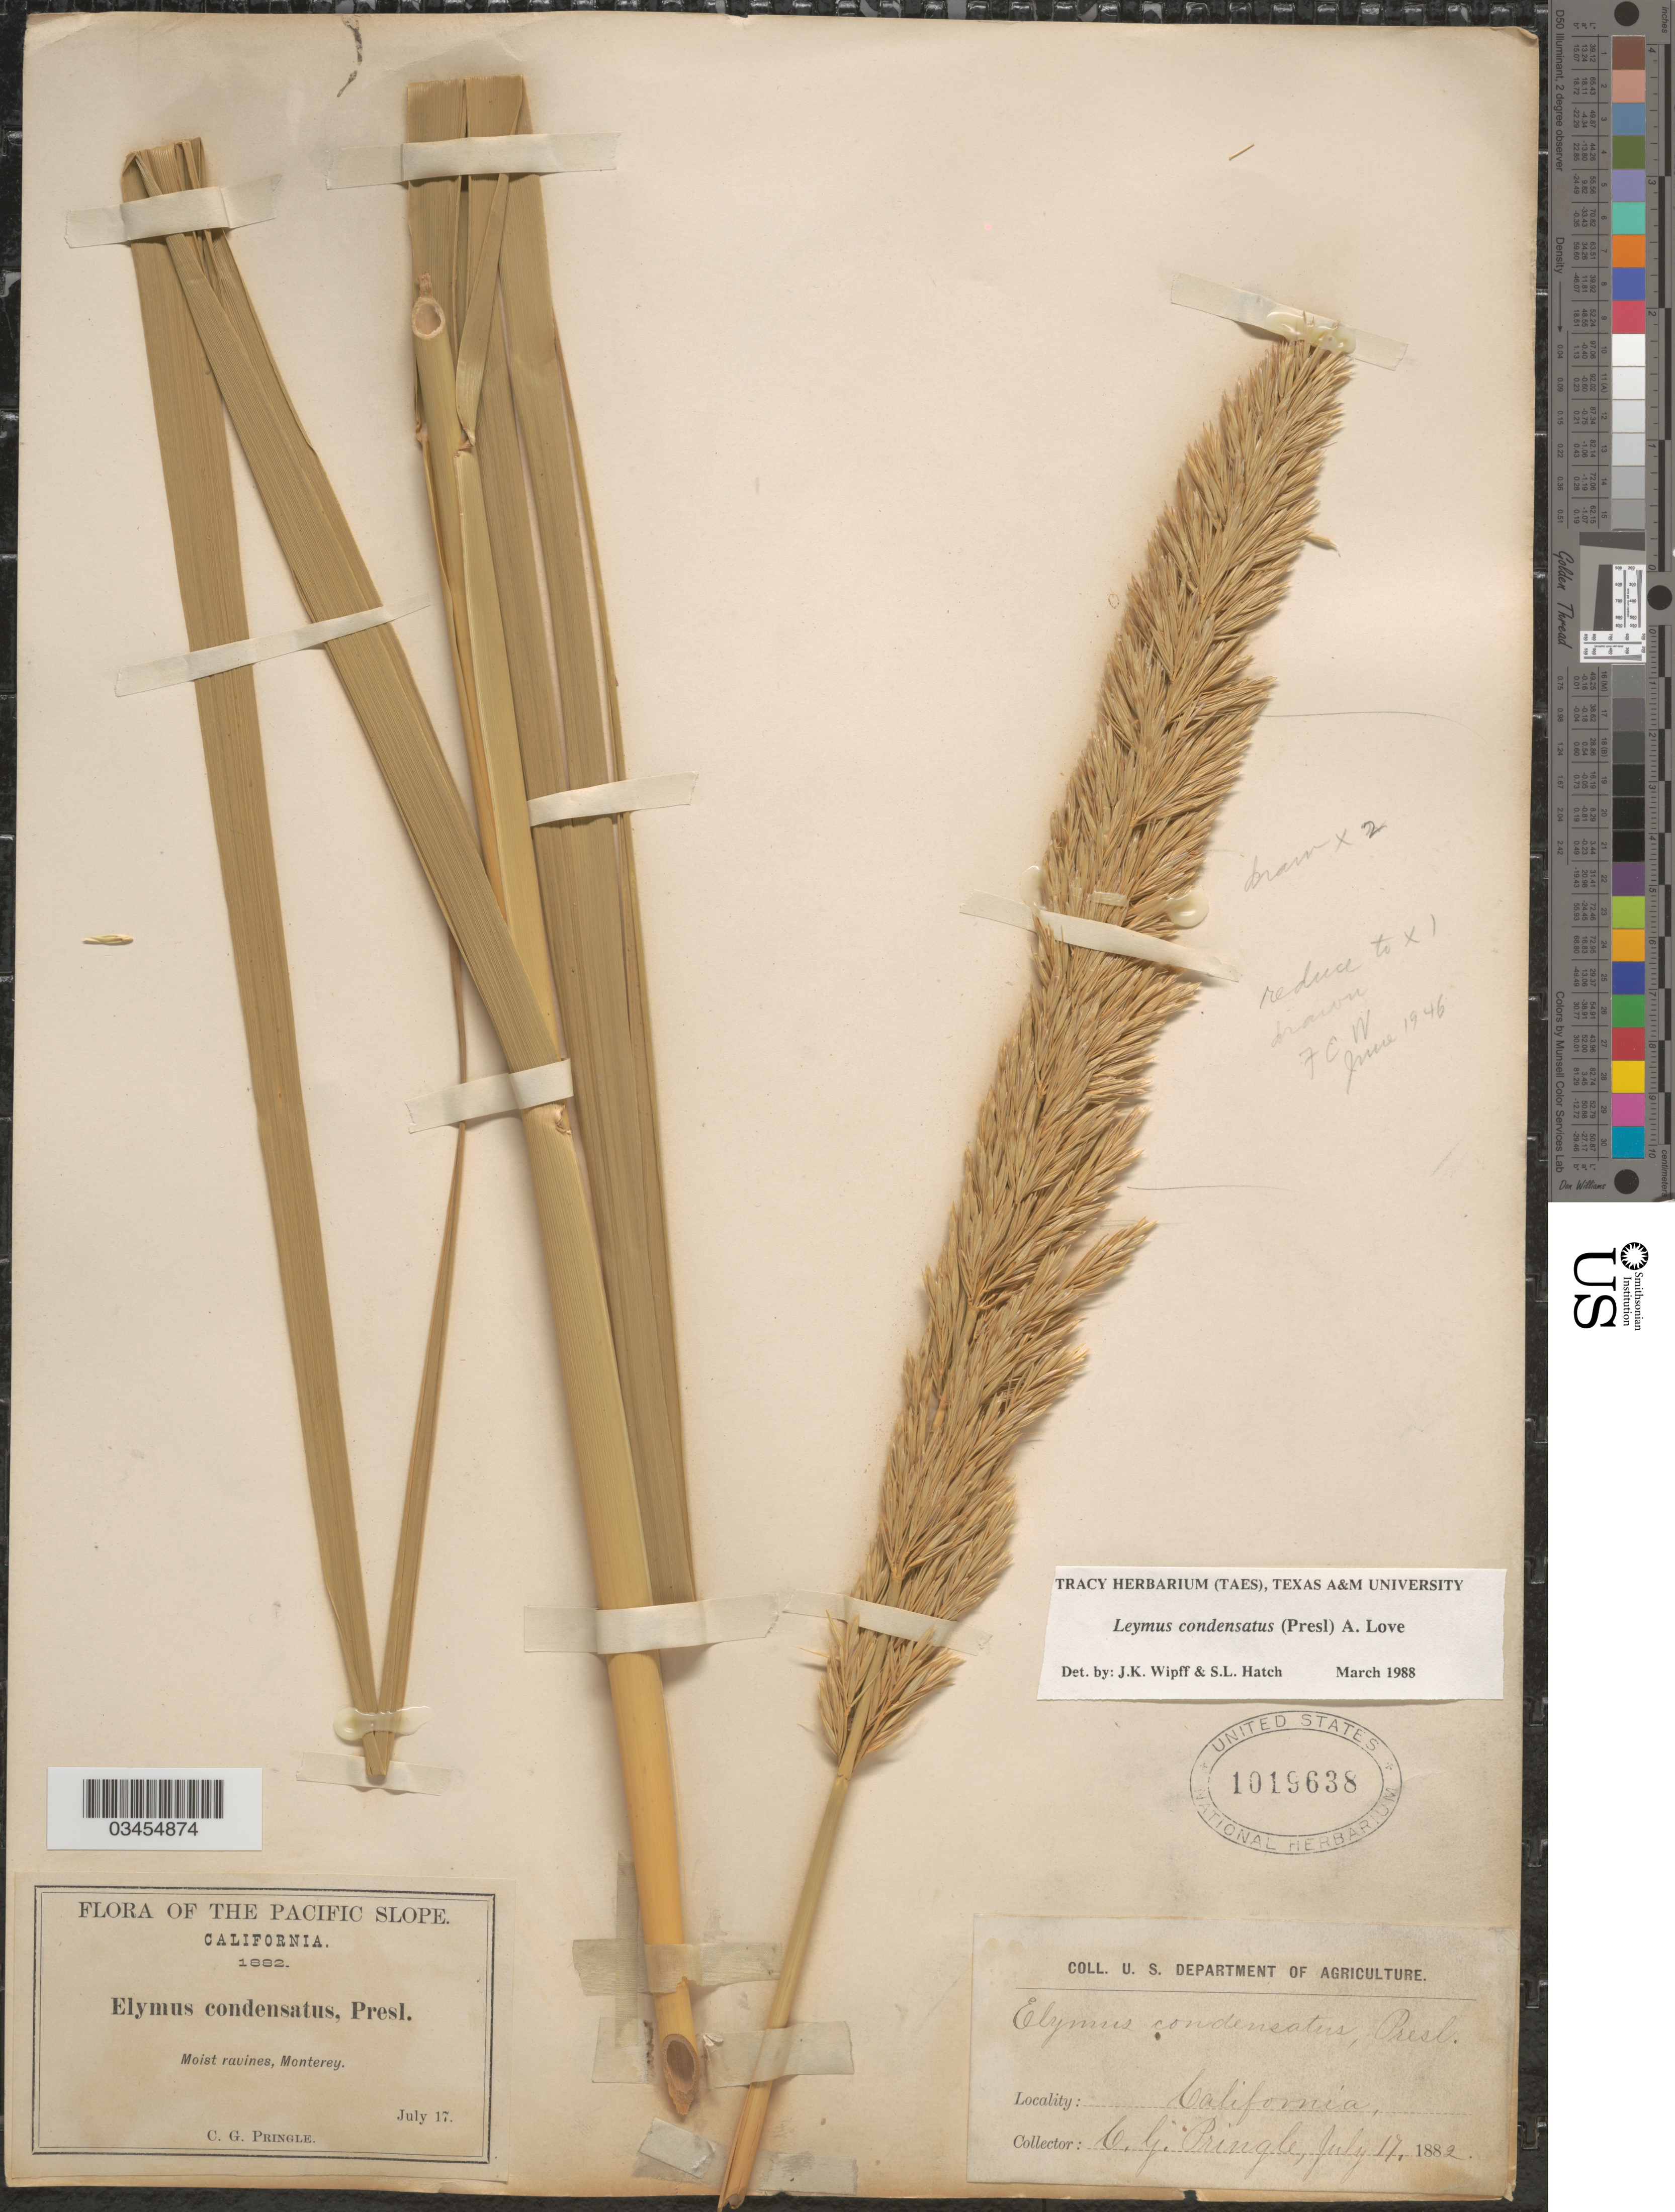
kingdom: Plantae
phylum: Tracheophyta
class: Liliopsida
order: Poales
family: Poaceae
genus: Leymus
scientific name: Leymus condensatus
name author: (J. Presl) Á. Löve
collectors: C. G. Pringle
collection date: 1882-07-17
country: United States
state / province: California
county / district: Monterey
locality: The Pacific Slope. Moist ravines, Monterey.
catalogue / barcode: US 1019638